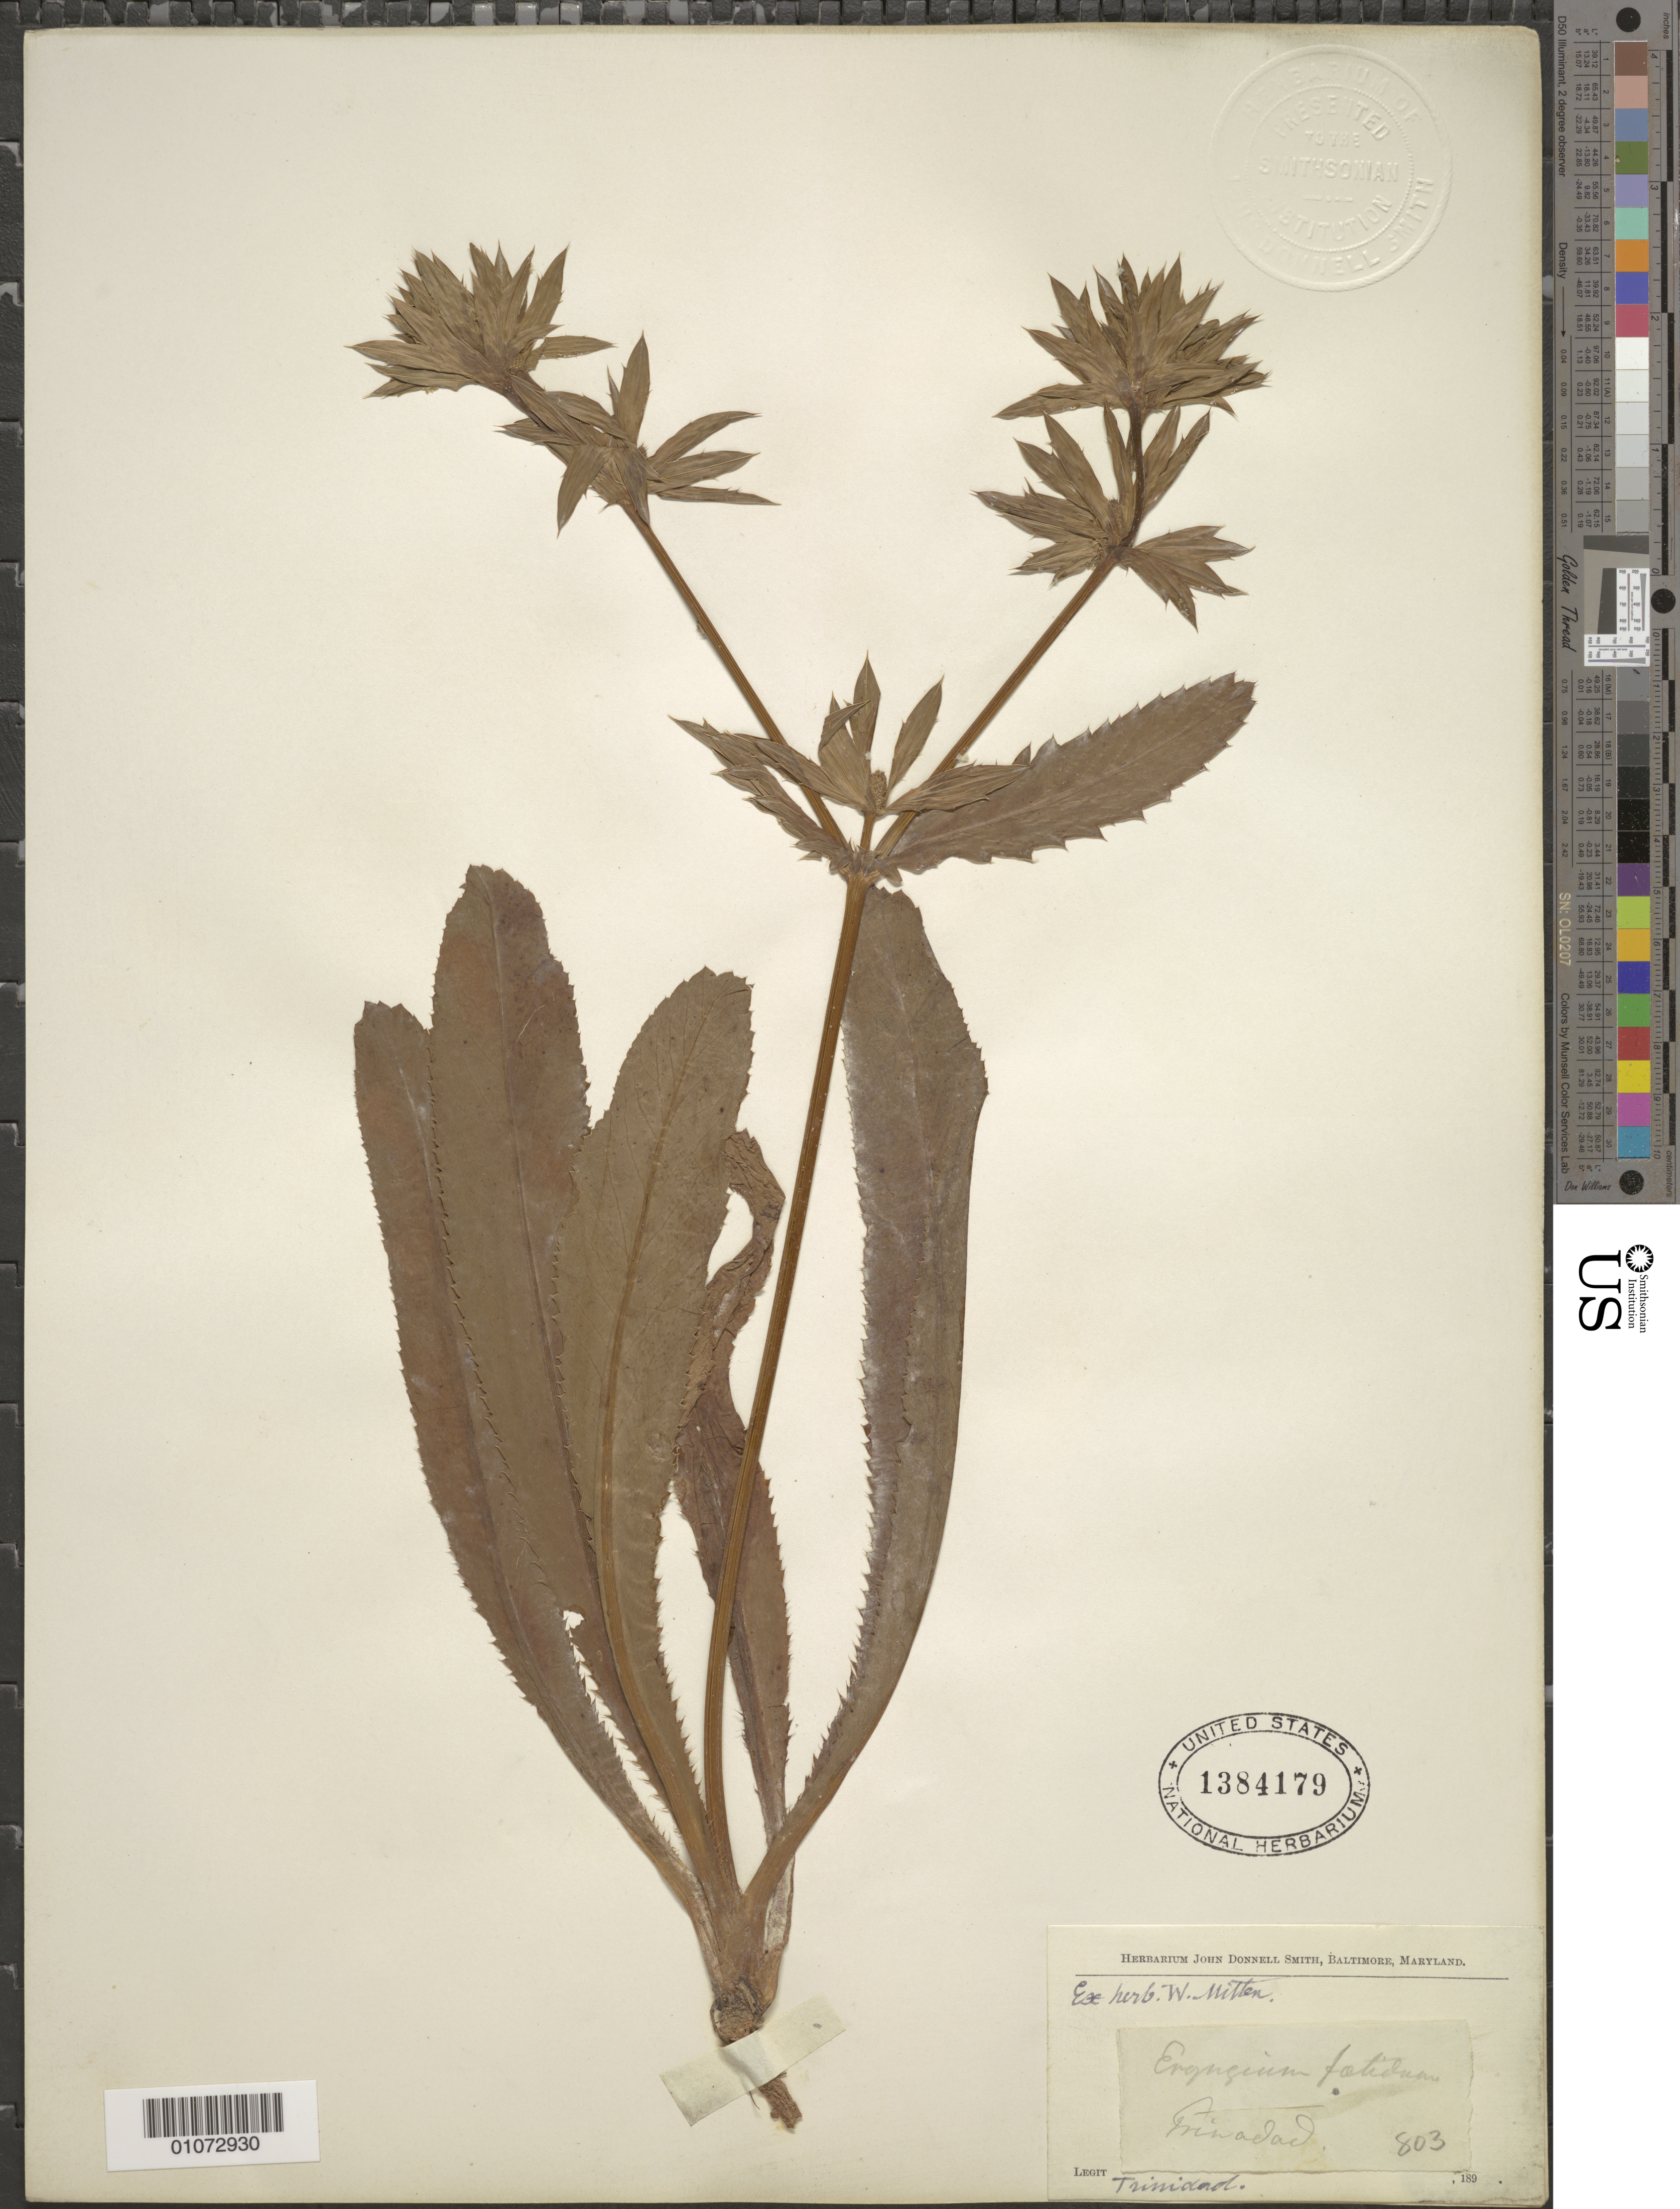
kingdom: Plantae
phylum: Tracheophyta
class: Magnoliopsida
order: Apiales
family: Apiaceae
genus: Eryngium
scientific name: Eryngium foetidum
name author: L.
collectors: Ex herb. William Mitten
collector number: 803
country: Trinidad and Tobago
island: Trinidad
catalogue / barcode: US 1384179